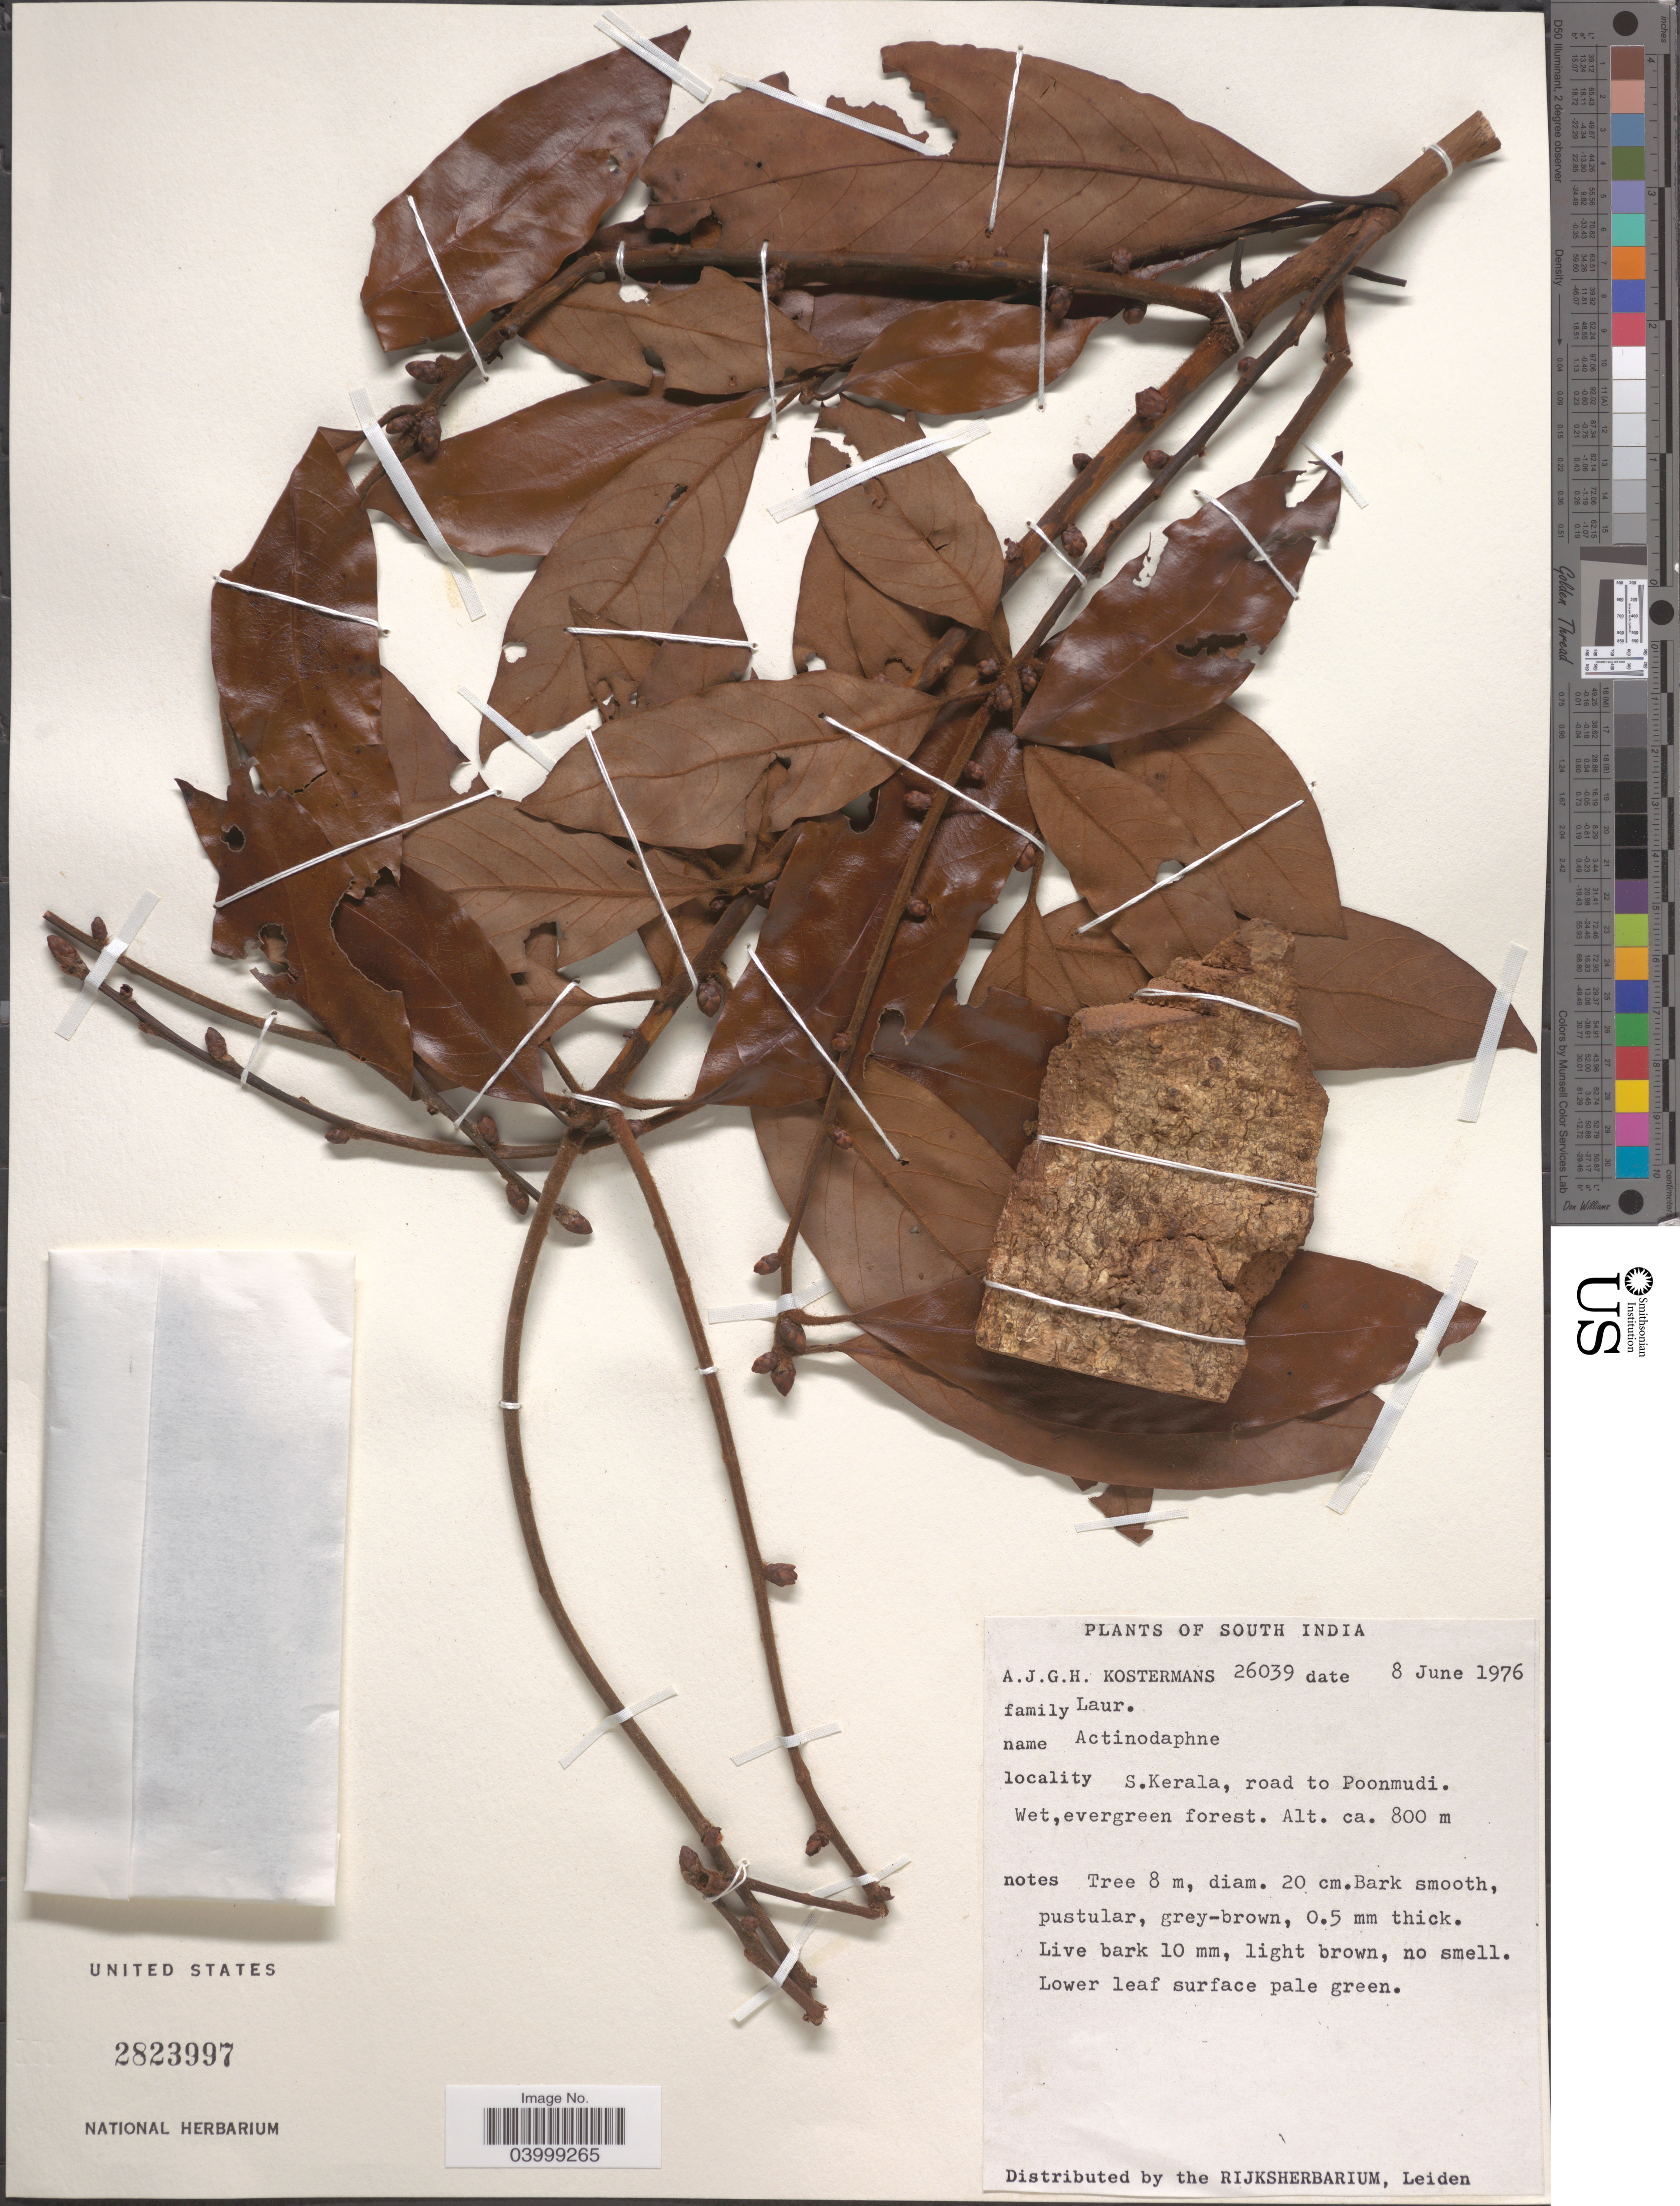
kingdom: Plantae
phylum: Tracheophyta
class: Magnoliopsida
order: Laurales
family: Lauraceae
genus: Actinodaphne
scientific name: Actinodaphne sp.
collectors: A. J. G. Kostermans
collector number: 26039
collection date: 1976-06-08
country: India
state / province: Kerala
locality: South India. S. Kerala, road to Poonmudi.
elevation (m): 800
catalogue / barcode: US 2823997